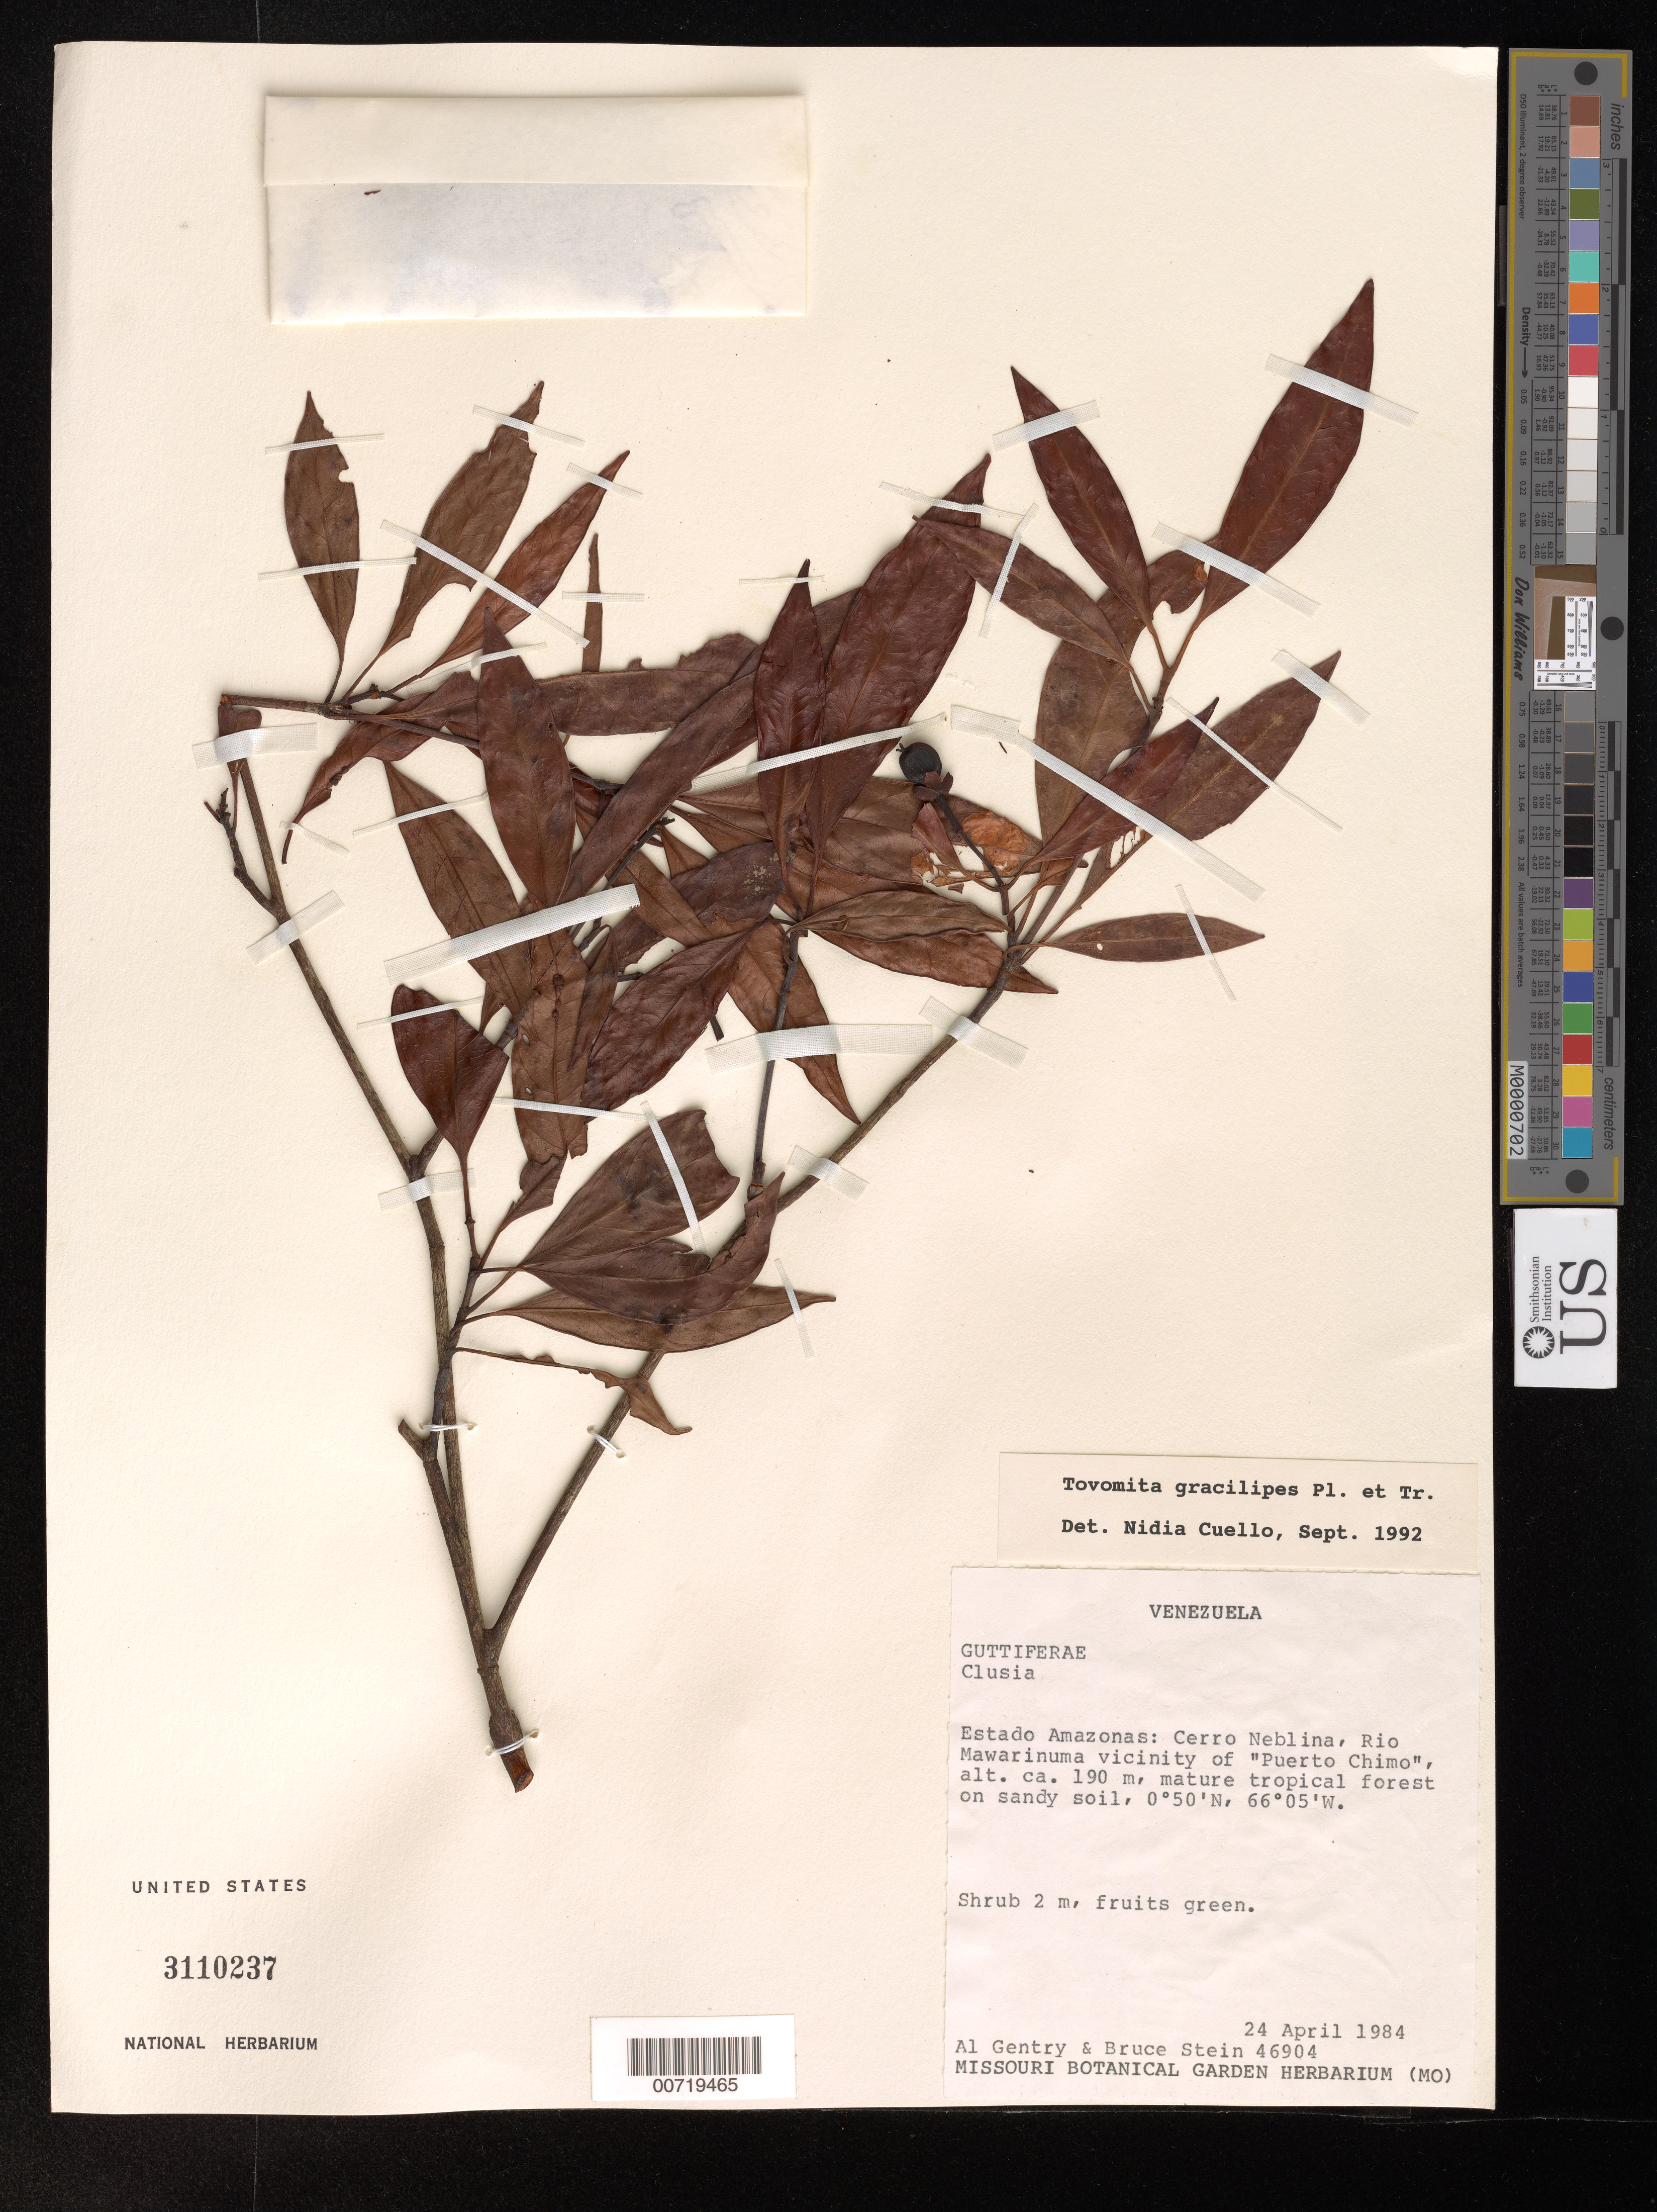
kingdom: Plantae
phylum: Tracheophyta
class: Magnoliopsida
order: Malpighiales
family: Clusiaceae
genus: Tovomita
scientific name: Tovomita gracilipes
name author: Planch. & Triana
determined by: Cuello, Nidia L.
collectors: A. H. Gentry & B. Stein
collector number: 46904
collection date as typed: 24-Apr-84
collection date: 1984-04-24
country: Venezuela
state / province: Amazonas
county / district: Río Negro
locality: Cerro de La Neblina, Río Mawarinuma, vic. of "Puerto Chimo"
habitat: Mature tropical forest on sandy soil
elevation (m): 190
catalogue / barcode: US 3110237